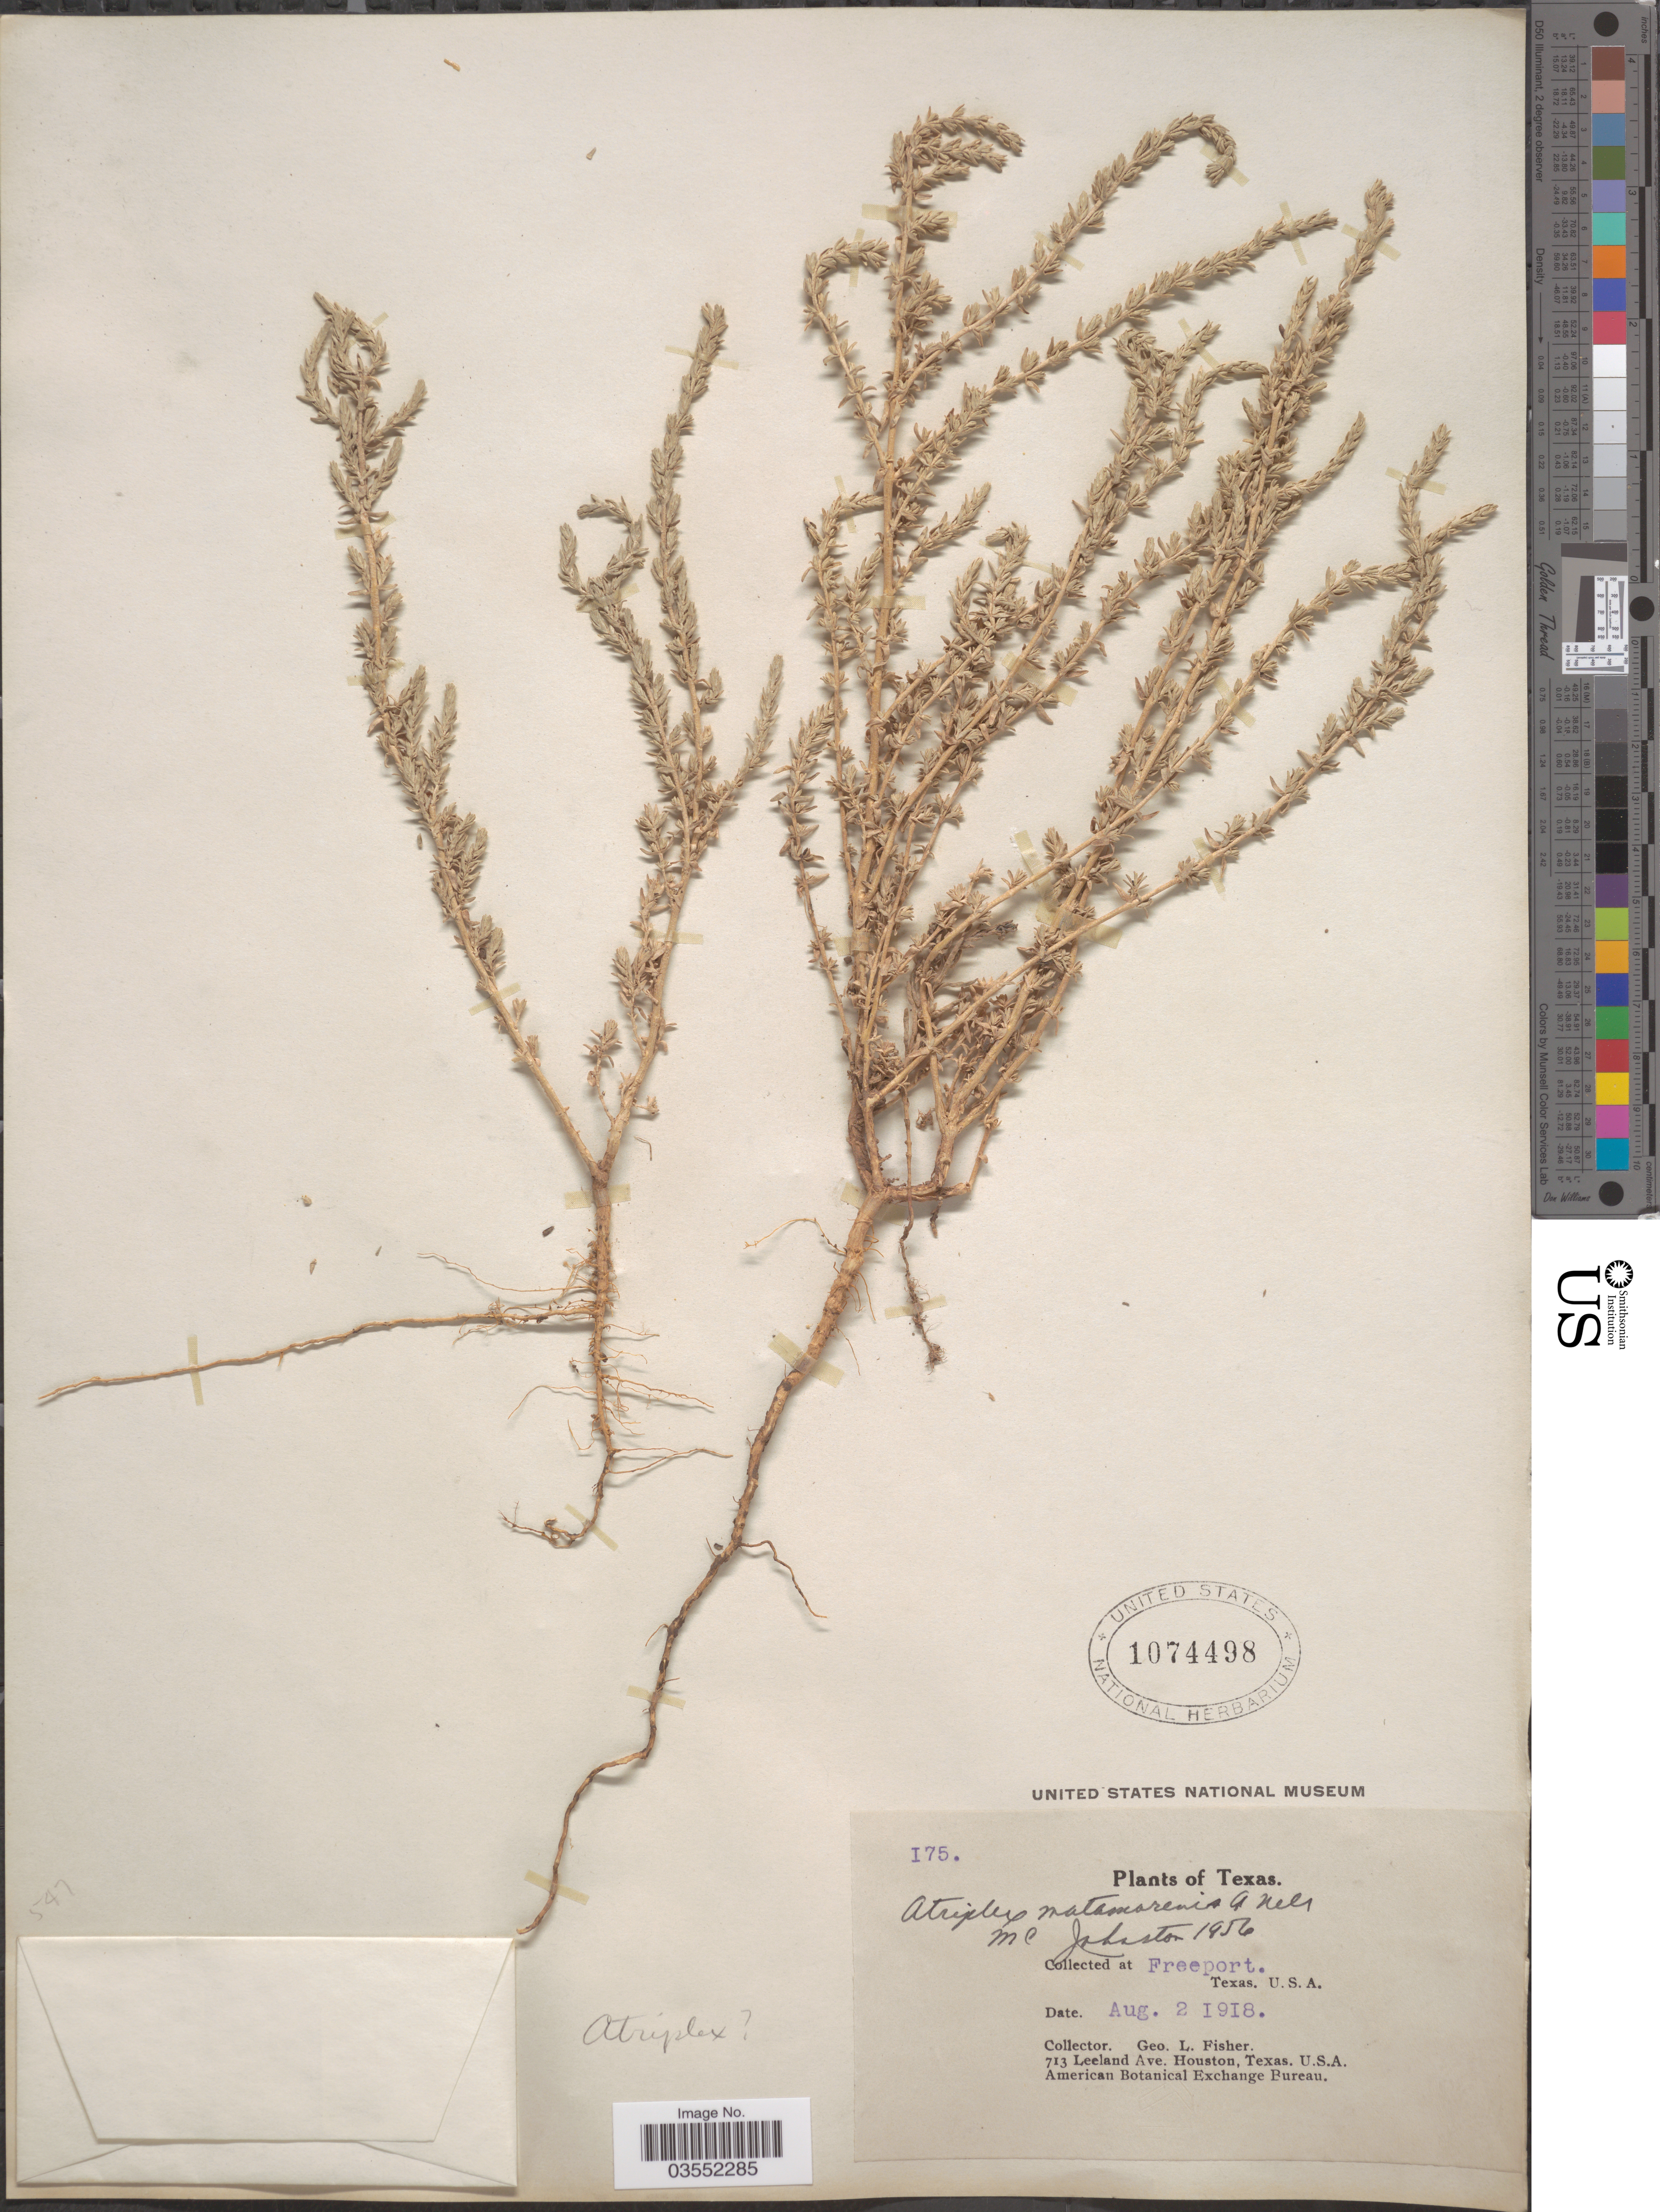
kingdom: Plantae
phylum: Tracheophyta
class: Magnoliopsida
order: Caryophyllales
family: Amaranthaceae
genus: Atriplex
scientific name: Atriplex matamorensis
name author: A. Nelson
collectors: G. L. Fisher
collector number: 175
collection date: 1918-08-02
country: United States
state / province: Texas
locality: Freeport.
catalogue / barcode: US 1074498